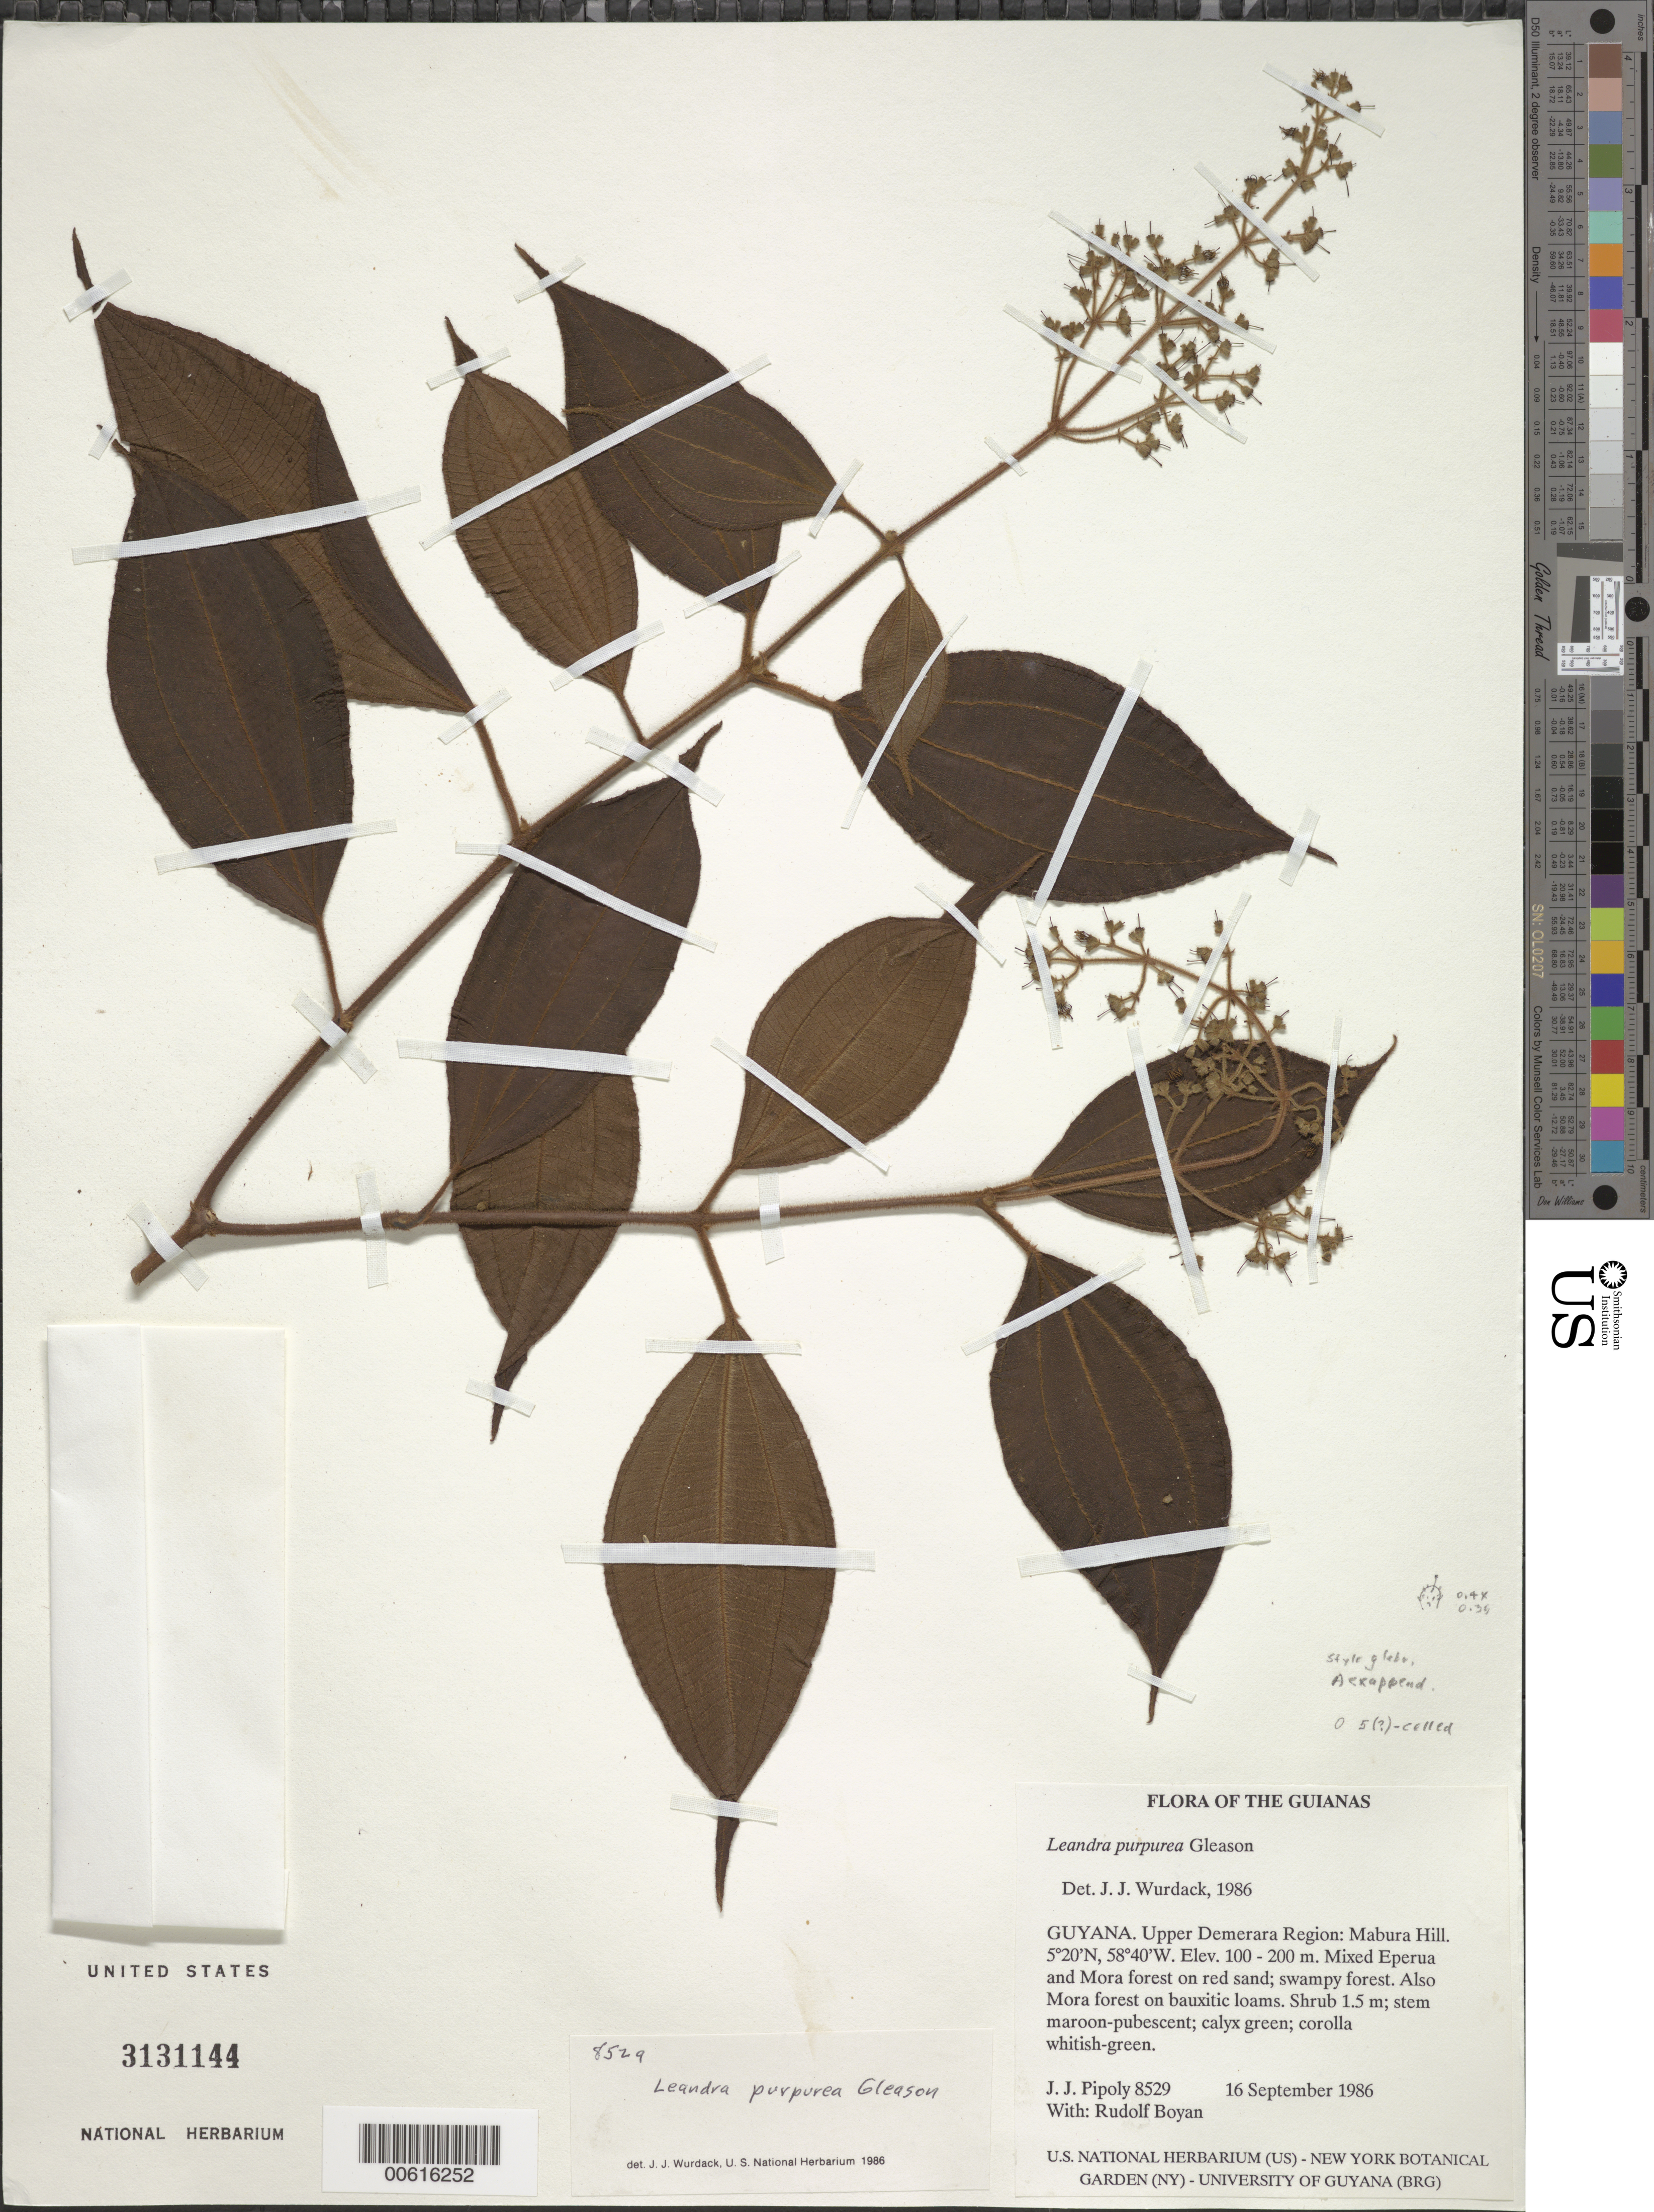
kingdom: Plantae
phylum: Tracheophyta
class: Magnoliopsida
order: Myrtales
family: Melastomataceae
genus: Leandra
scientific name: Leandra purpurea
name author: Gleason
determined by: Wurdack, John J., (US), US (UNITED STATES)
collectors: J. J. Pipoly & R. Boyan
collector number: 8529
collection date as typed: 16 September 1986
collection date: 1986-09-16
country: Guyana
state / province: U. Demerara-Berbice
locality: Mabura Hill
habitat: Mixed Eperua and Mora forest on red sand; swampy forest. Also Mora forest on bauxitic loams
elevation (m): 100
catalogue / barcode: US 3131144